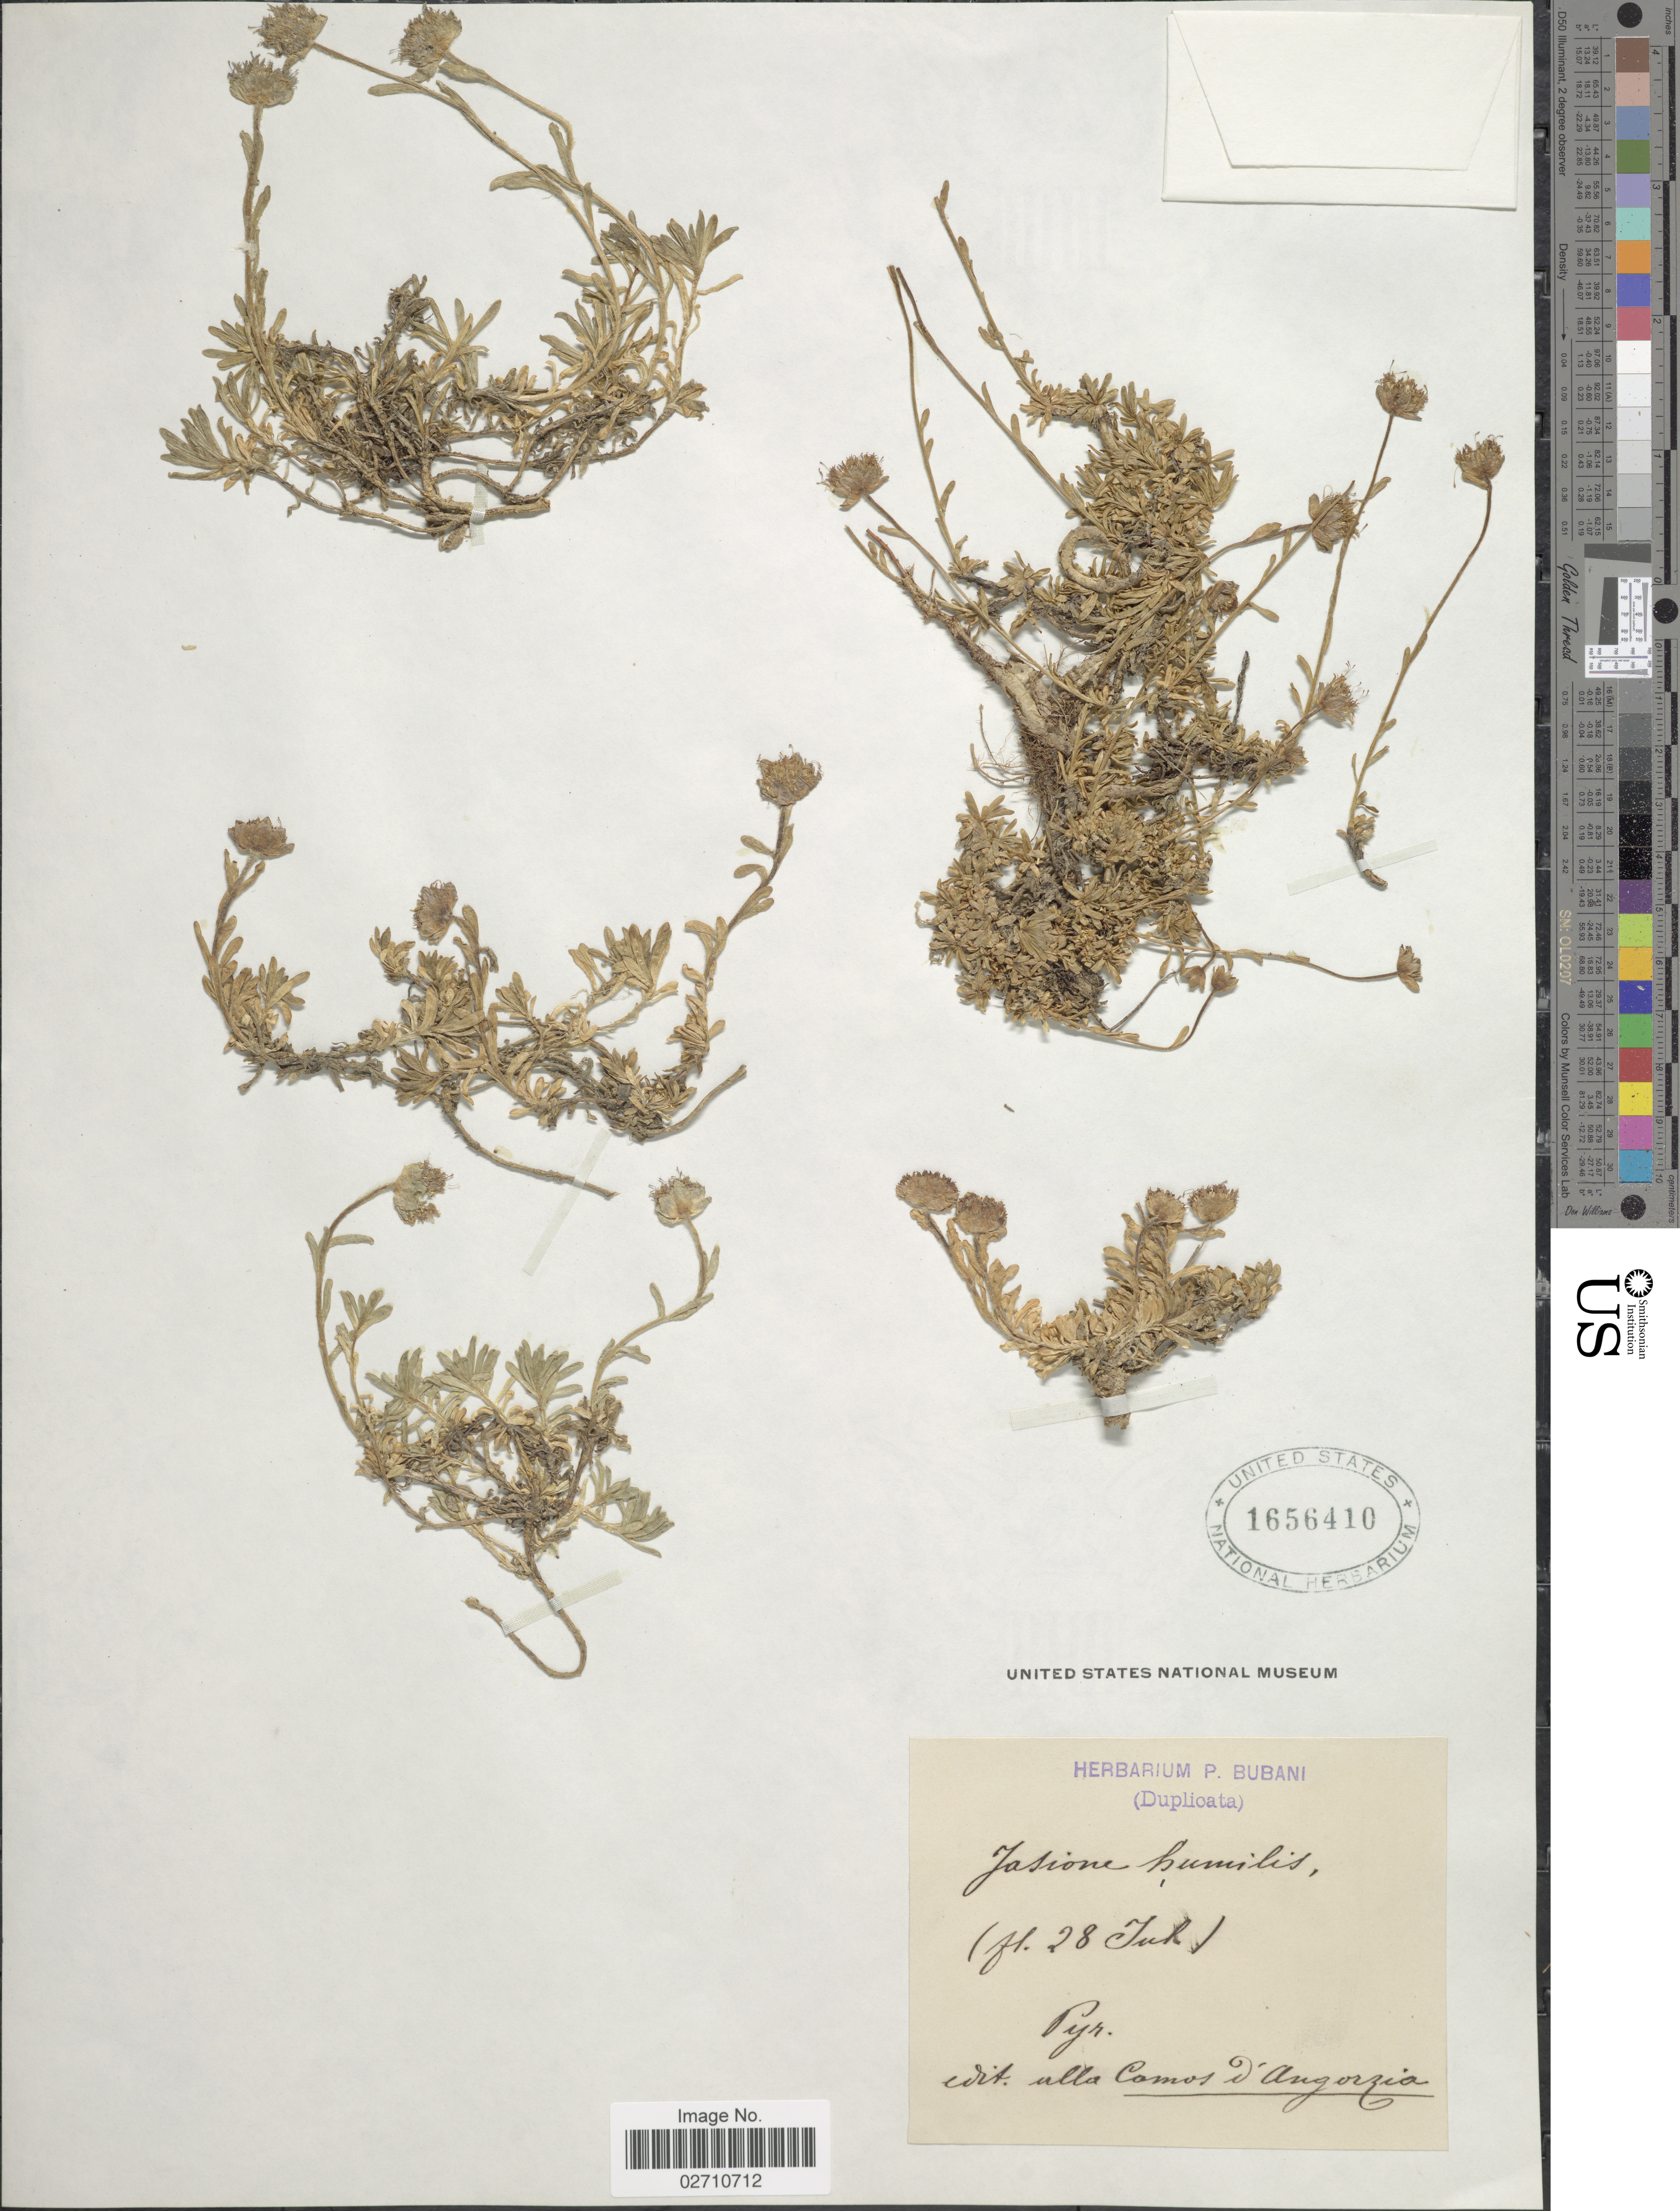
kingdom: Plantae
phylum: Tracheophyta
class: Magnoliopsida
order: Asterales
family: Campanulaceae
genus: Jasione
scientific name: Jasione humilis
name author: (Pers.) Loisel.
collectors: ex herb. P. Bubani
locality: Pyr. edit. alla camos d'Angorzia [interpreted]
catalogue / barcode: US 1656410